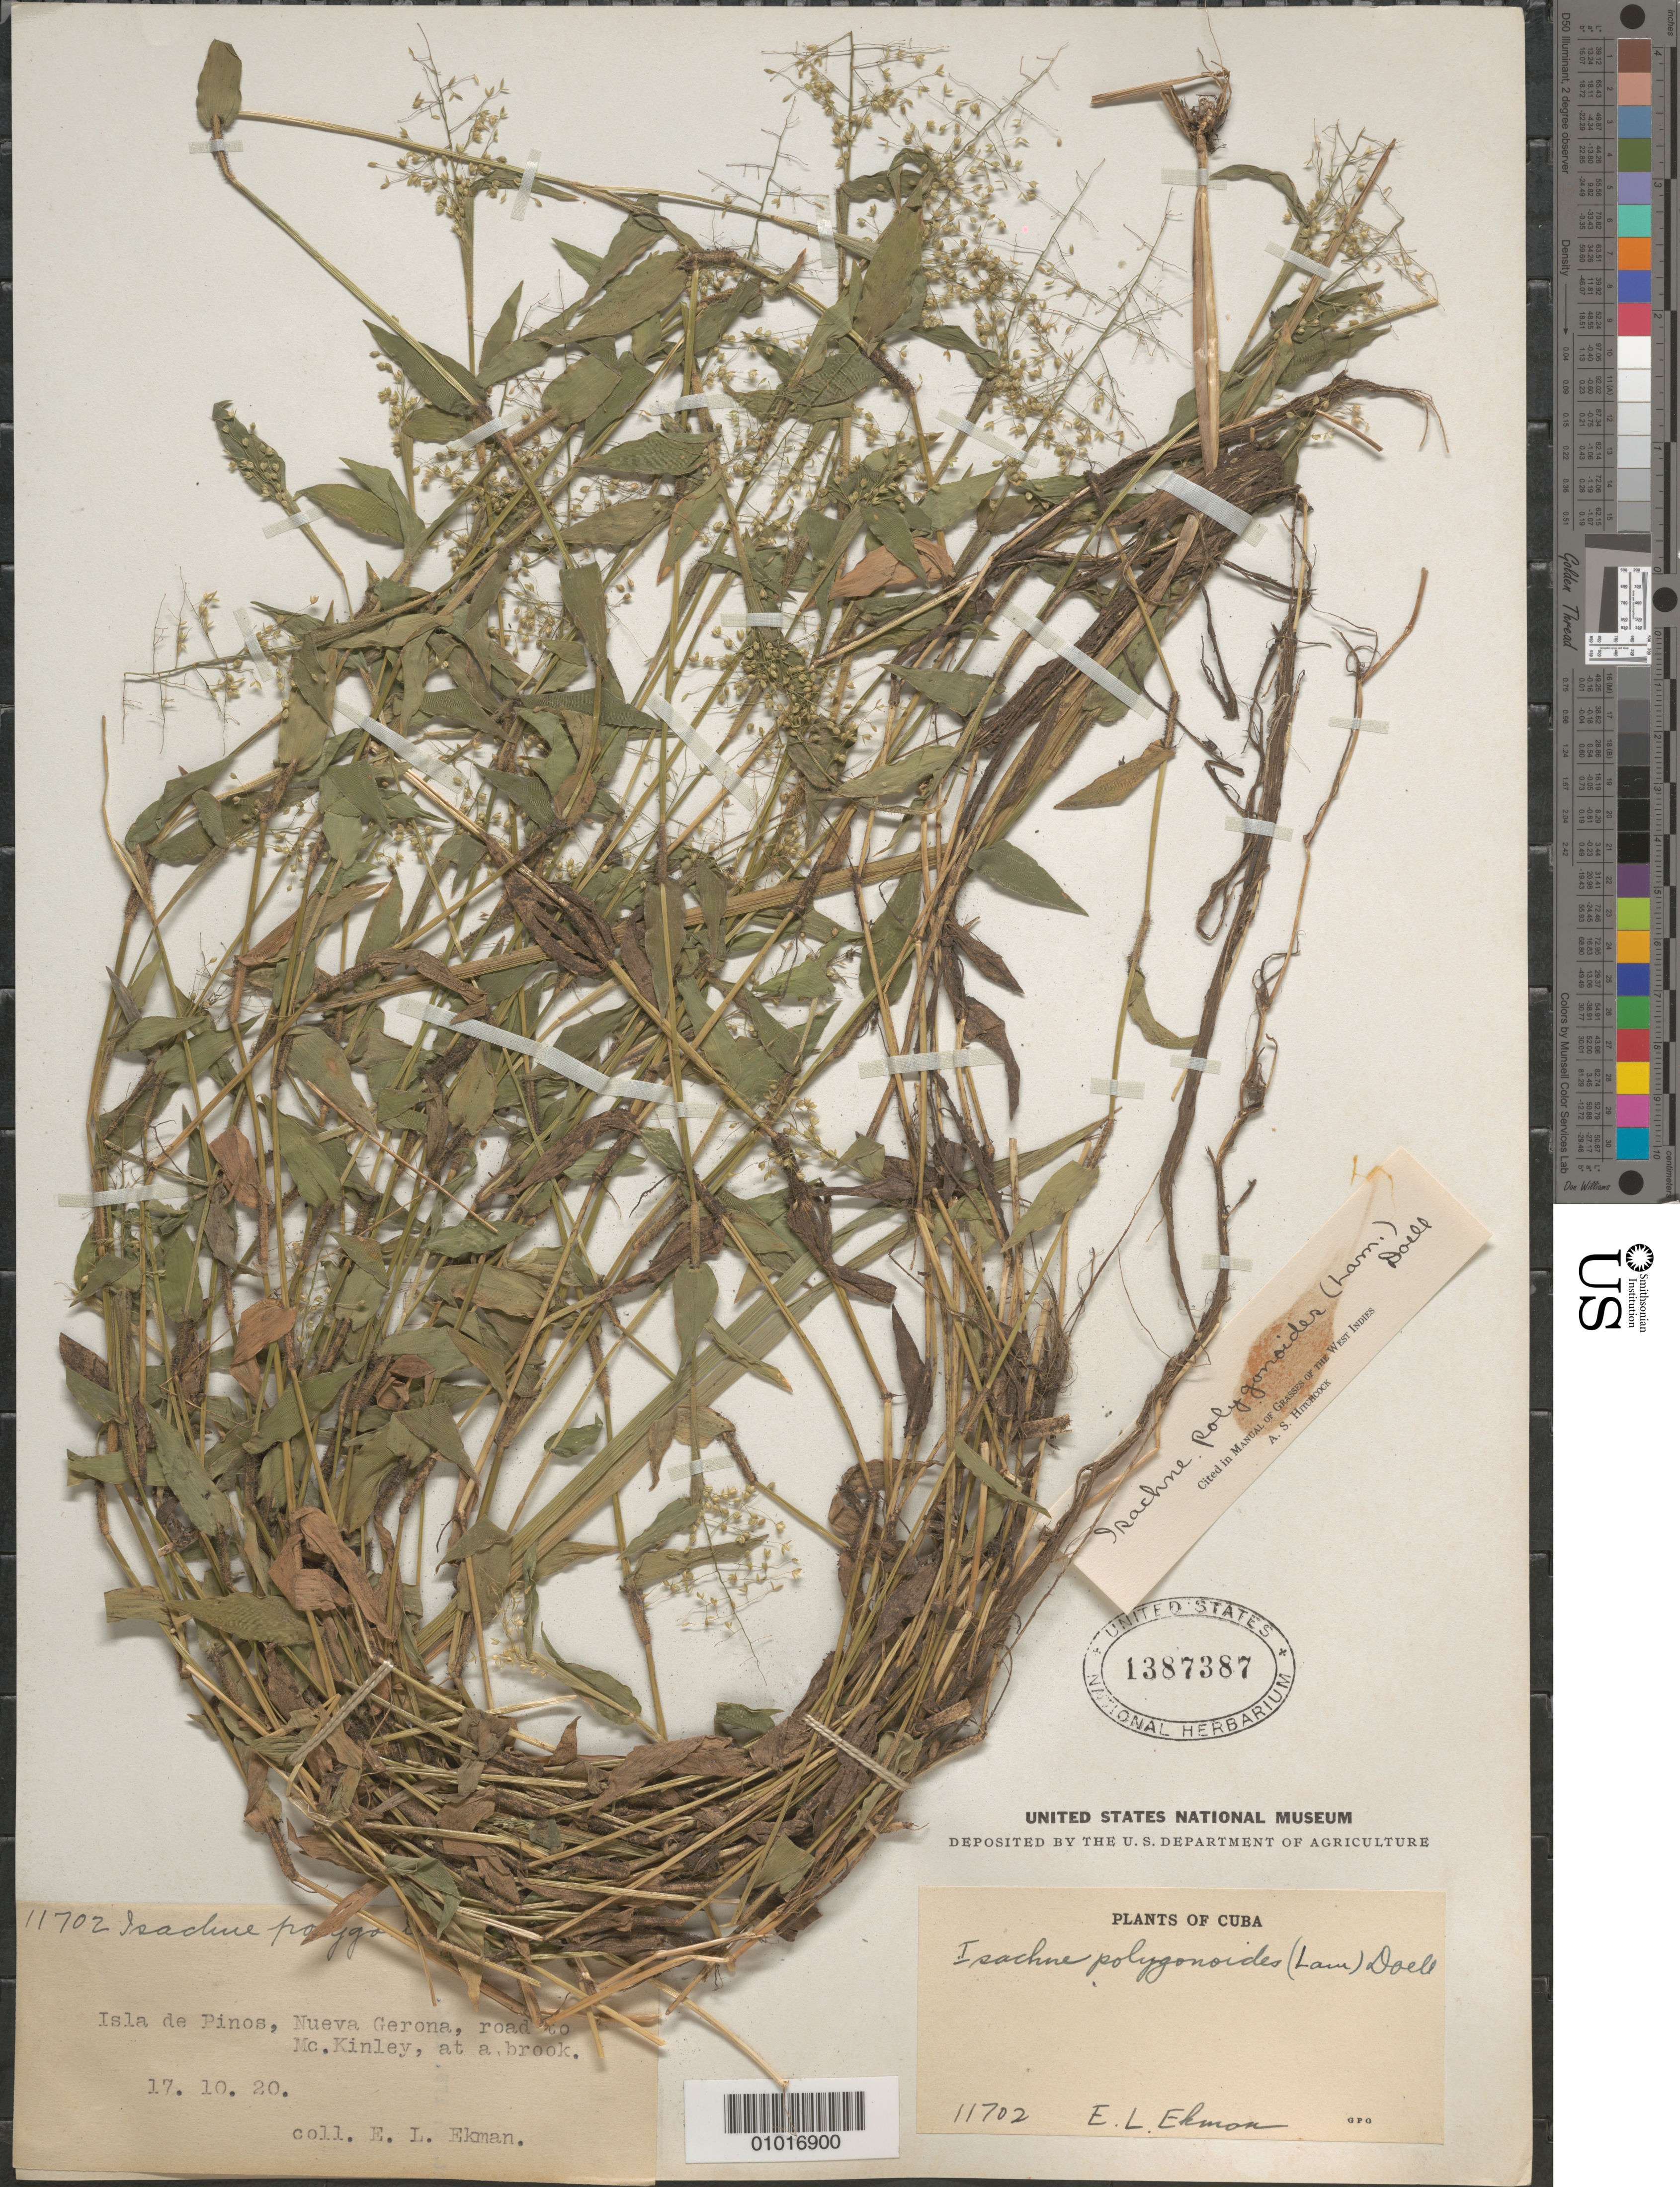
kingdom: Plantae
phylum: Tracheophyta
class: Liliopsida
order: Poales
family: Poaceae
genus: Isachne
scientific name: Isachne polygonoides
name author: (Lam.) Döll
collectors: E. L. Ekman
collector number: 11702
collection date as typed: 17 Oct 1920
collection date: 1920-10-17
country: Cuba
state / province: Isla de la Juventud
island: Isla de la Juventud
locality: Isla de Pinos, Nueva Gerona, road to Mc Kinley, at a brook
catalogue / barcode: US 1387387